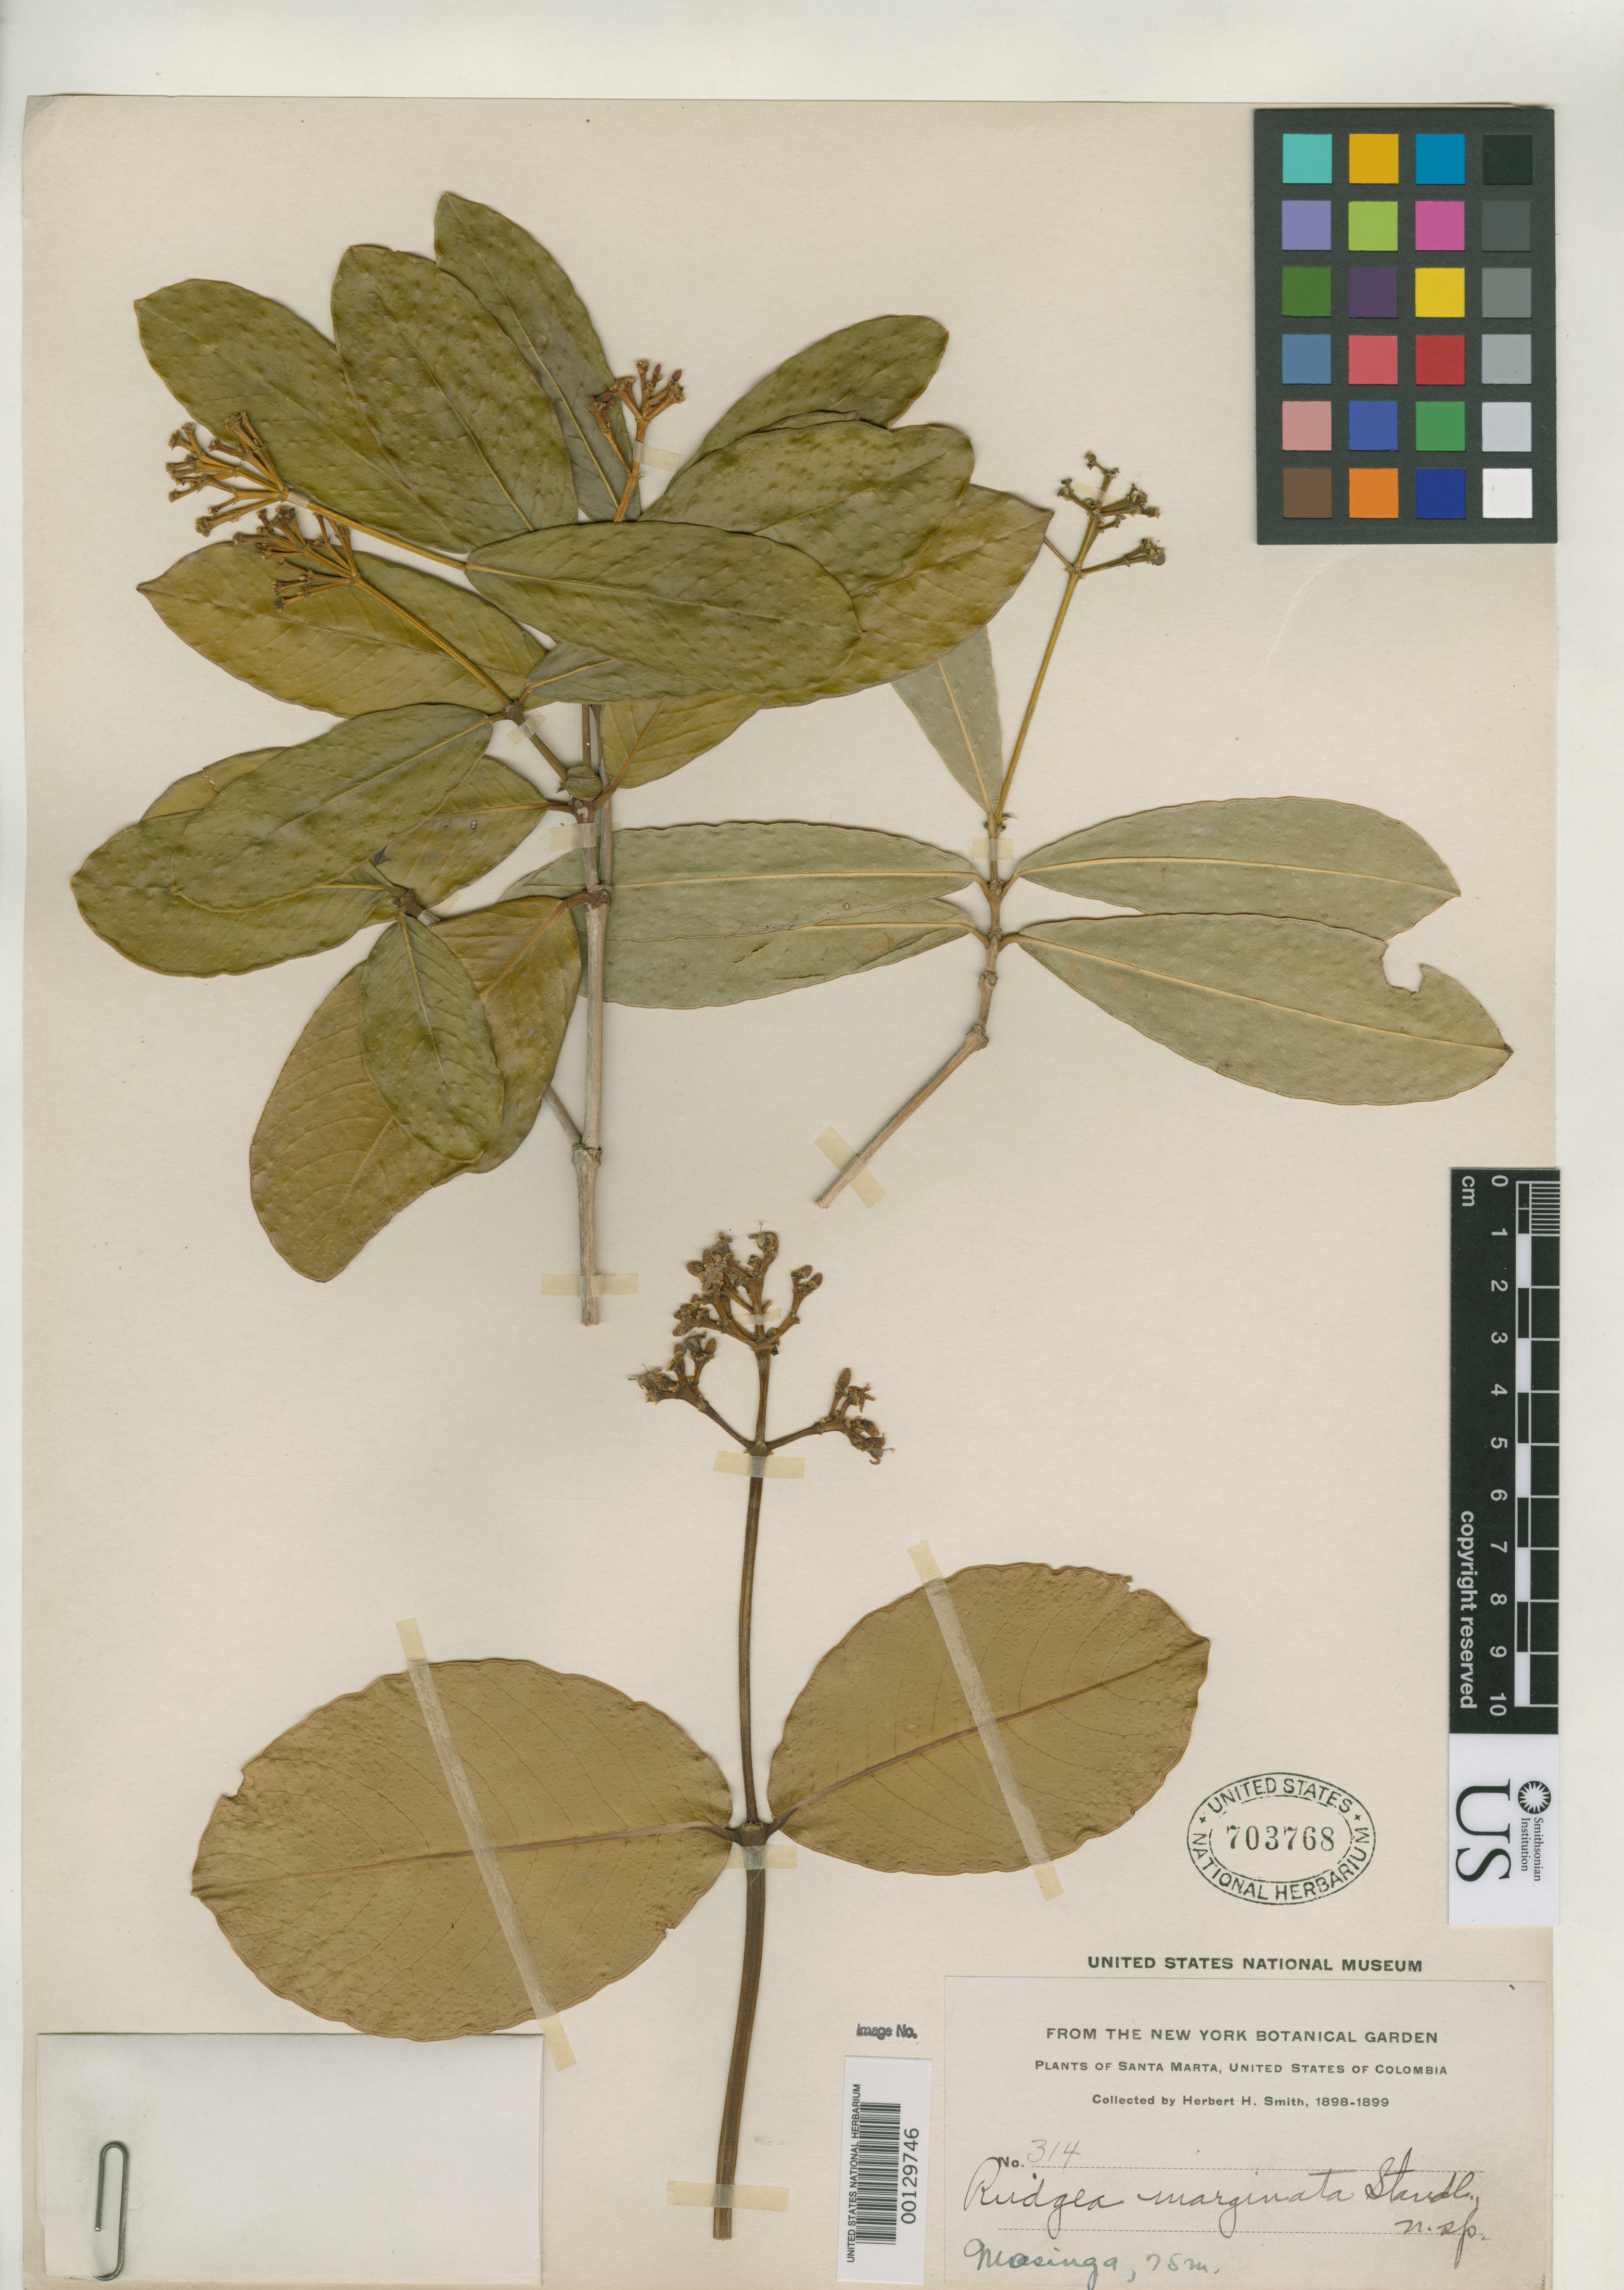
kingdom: Plantae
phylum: Tracheophyta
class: Magnoliopsida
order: Gentianales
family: Rubiaceae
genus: Rudgea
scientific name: Rudgea marginata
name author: Standl.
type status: Isotype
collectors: Herbert H. Smith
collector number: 314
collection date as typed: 1898 to -- --- 1899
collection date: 1898/1899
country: Colombia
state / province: Magdalena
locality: Santa Marta, Masinga.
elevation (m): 75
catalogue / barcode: US 703768